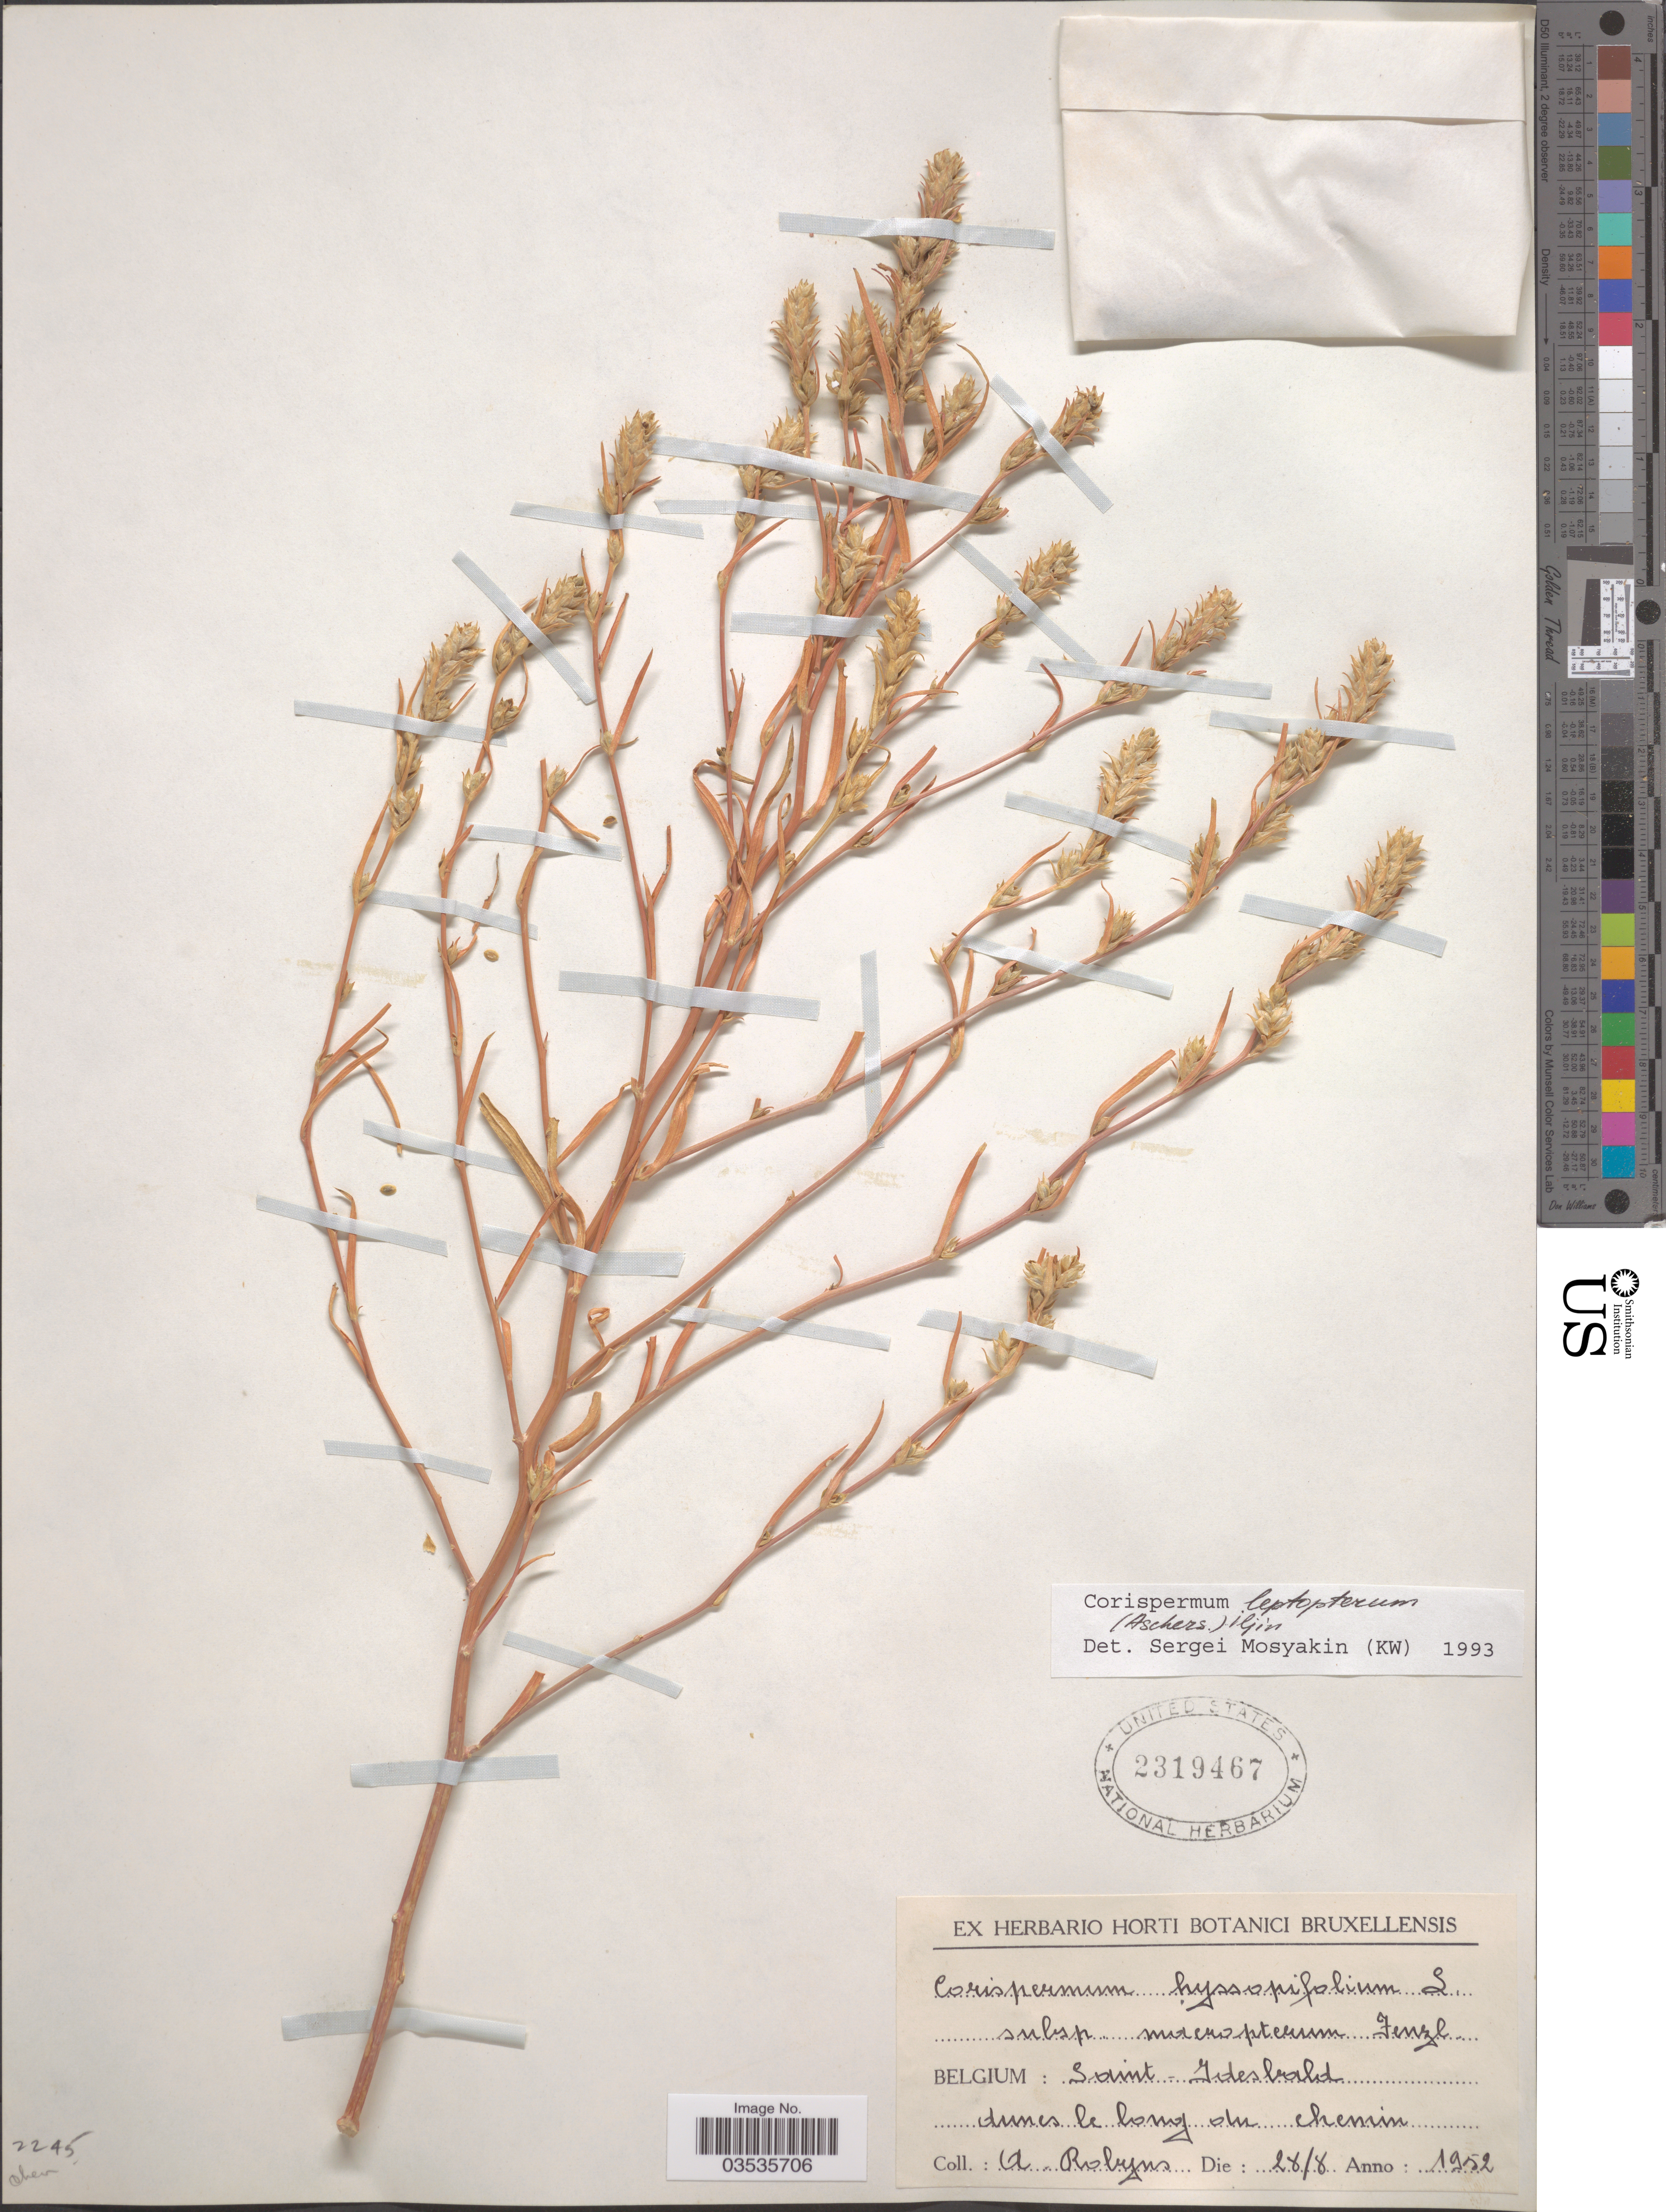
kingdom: Plantae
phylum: Tracheophyta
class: Magnoliopsida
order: Caryophyllales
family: Amaranthaceae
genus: Corispermum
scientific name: Corispermum leptopterum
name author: (Asch.) Iljin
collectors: A. Robyns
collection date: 1952-08-28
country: Belgium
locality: Saint-Idesbald dunes le long du chemin.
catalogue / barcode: US 2319467